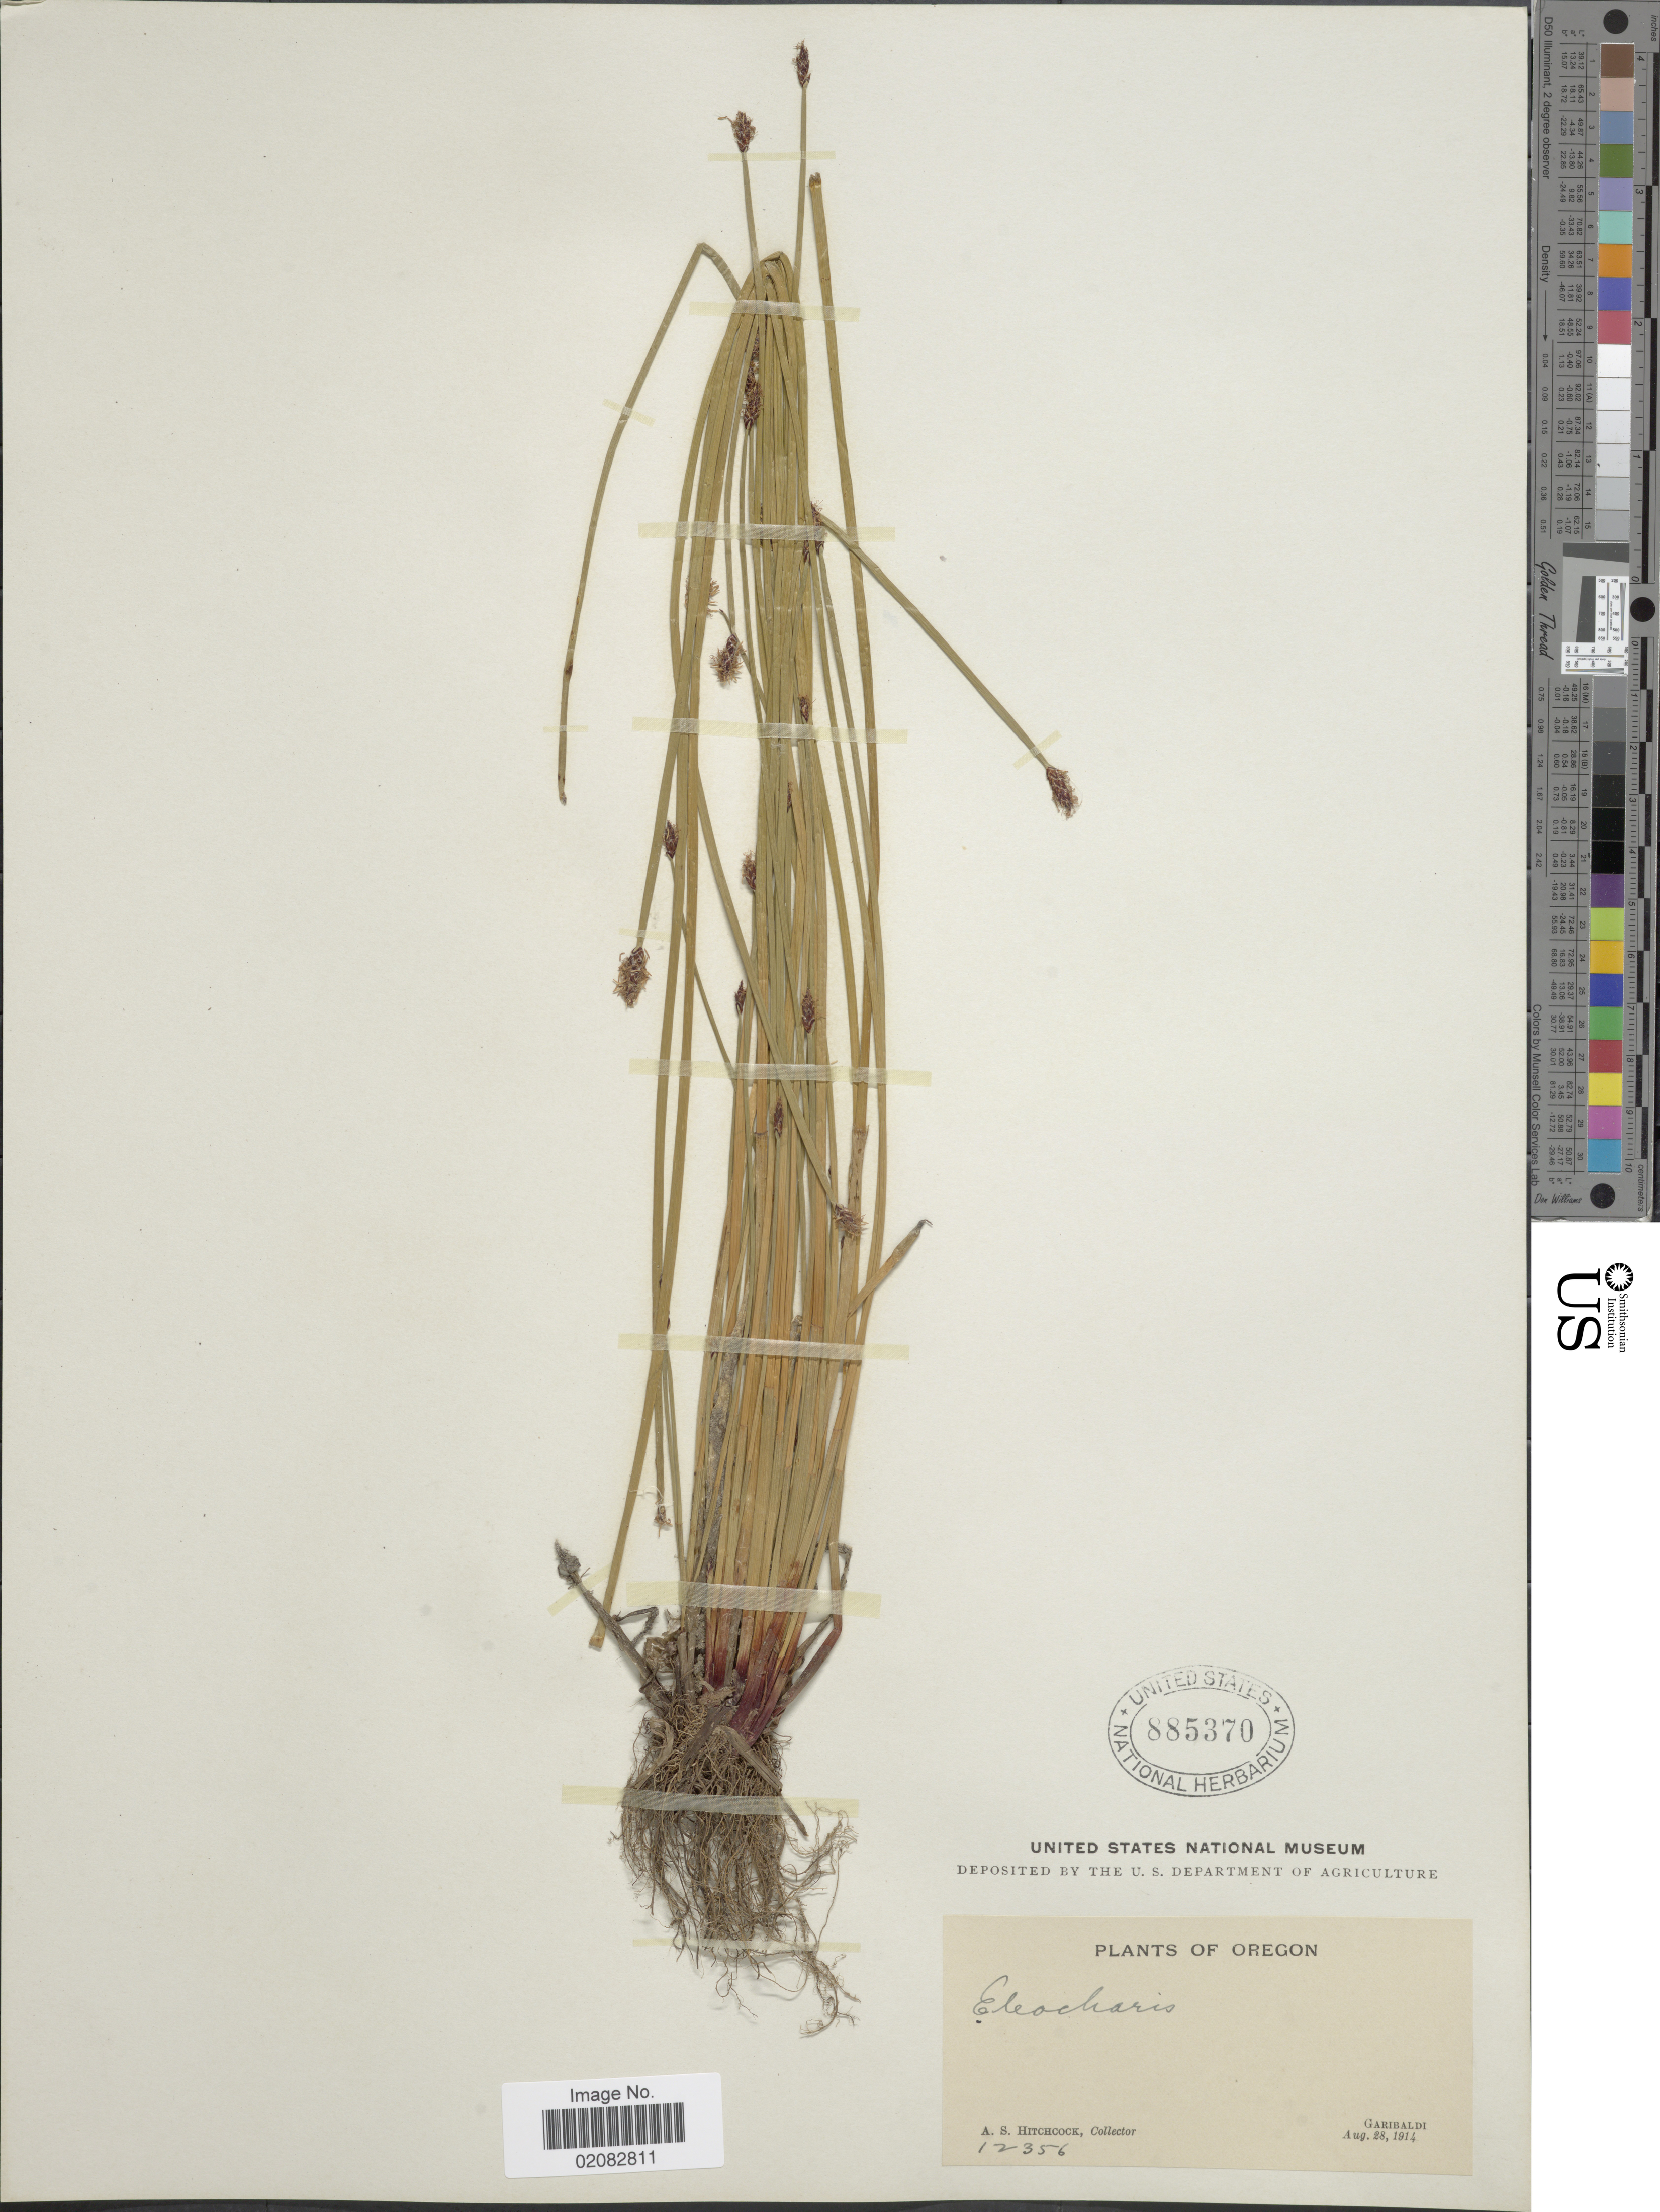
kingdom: Plantae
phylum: Tracheophyta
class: Liliopsida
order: Poales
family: Cyperaceae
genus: Eleocharis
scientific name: Eleocharis macrostachya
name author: Britton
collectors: A. S. Hitchcock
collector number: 12356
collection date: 1914-08-28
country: United States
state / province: Oregon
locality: Garibaldi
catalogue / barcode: US 885370